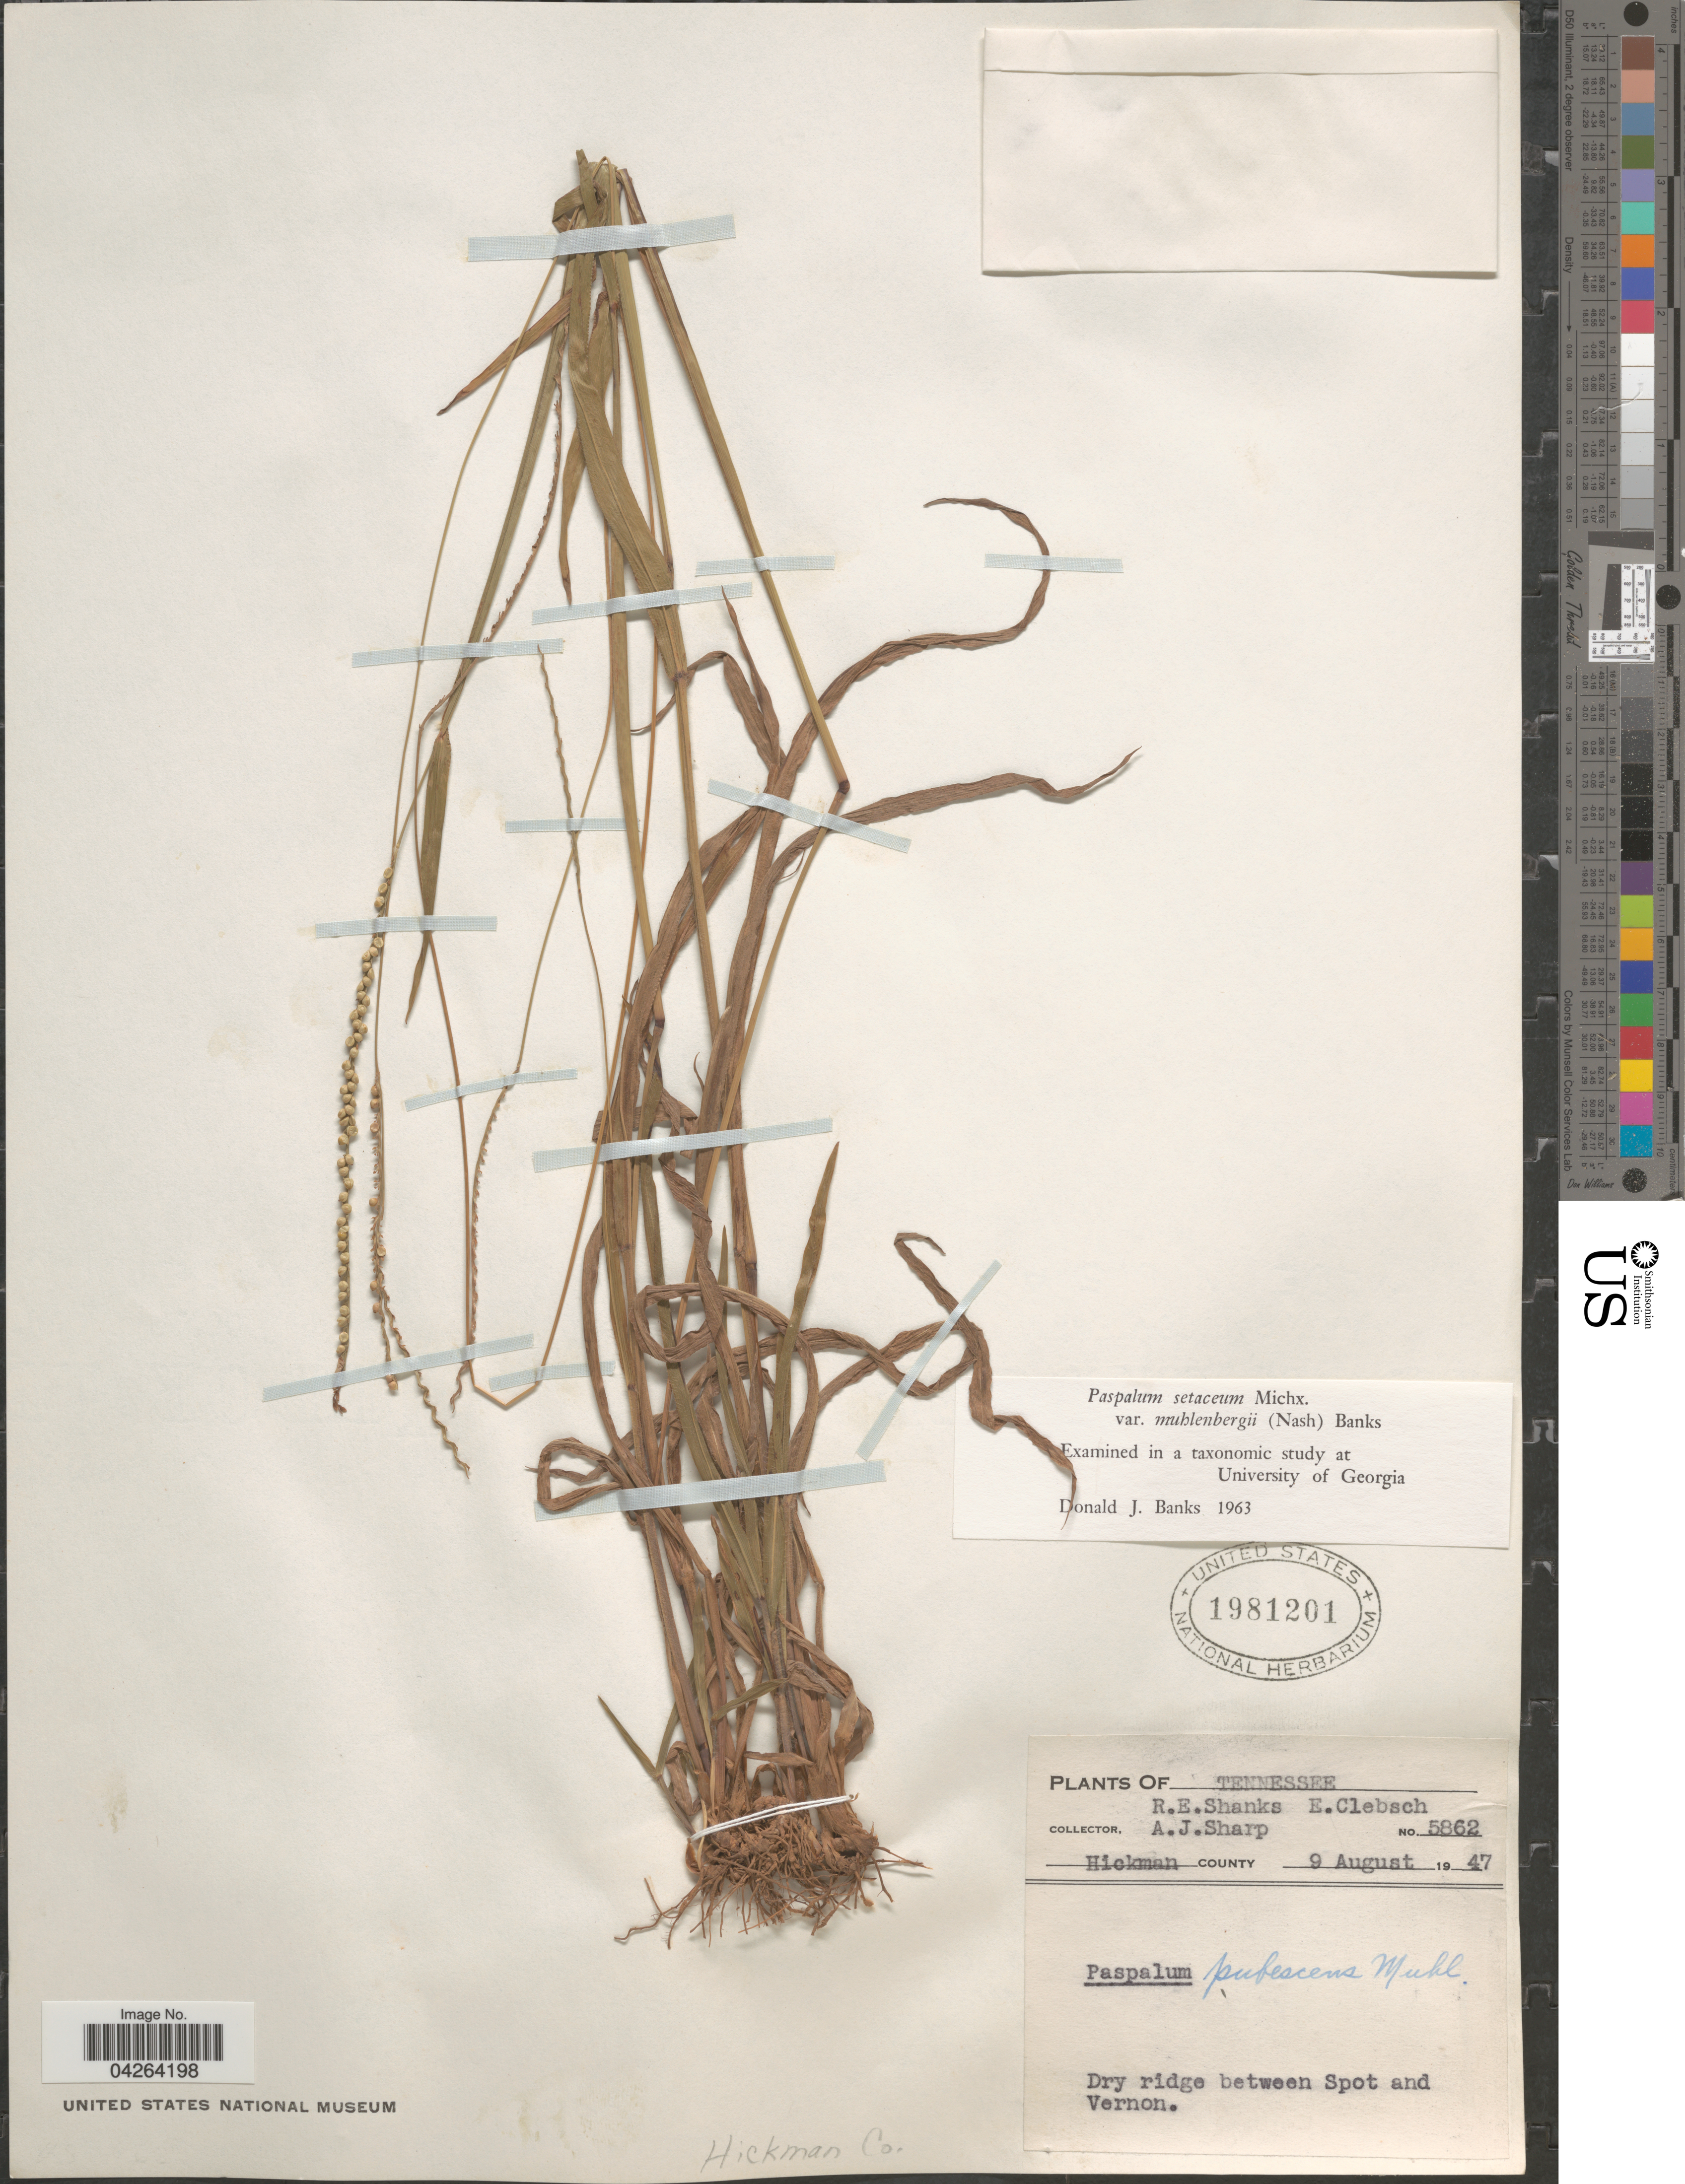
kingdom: Plantae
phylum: Tracheophyta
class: Liliopsida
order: Poales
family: Poaceae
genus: Paspalum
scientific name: Paspalum setaceum var. muhlenbergii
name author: (Nash) D.J. Banks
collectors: R. Shanks, E. Clebsch & A. J. Sharp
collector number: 5862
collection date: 1947-08-09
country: United States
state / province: Tennessee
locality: Hickman County. Dry ridge between Spot and Vernon.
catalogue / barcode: US 1981201